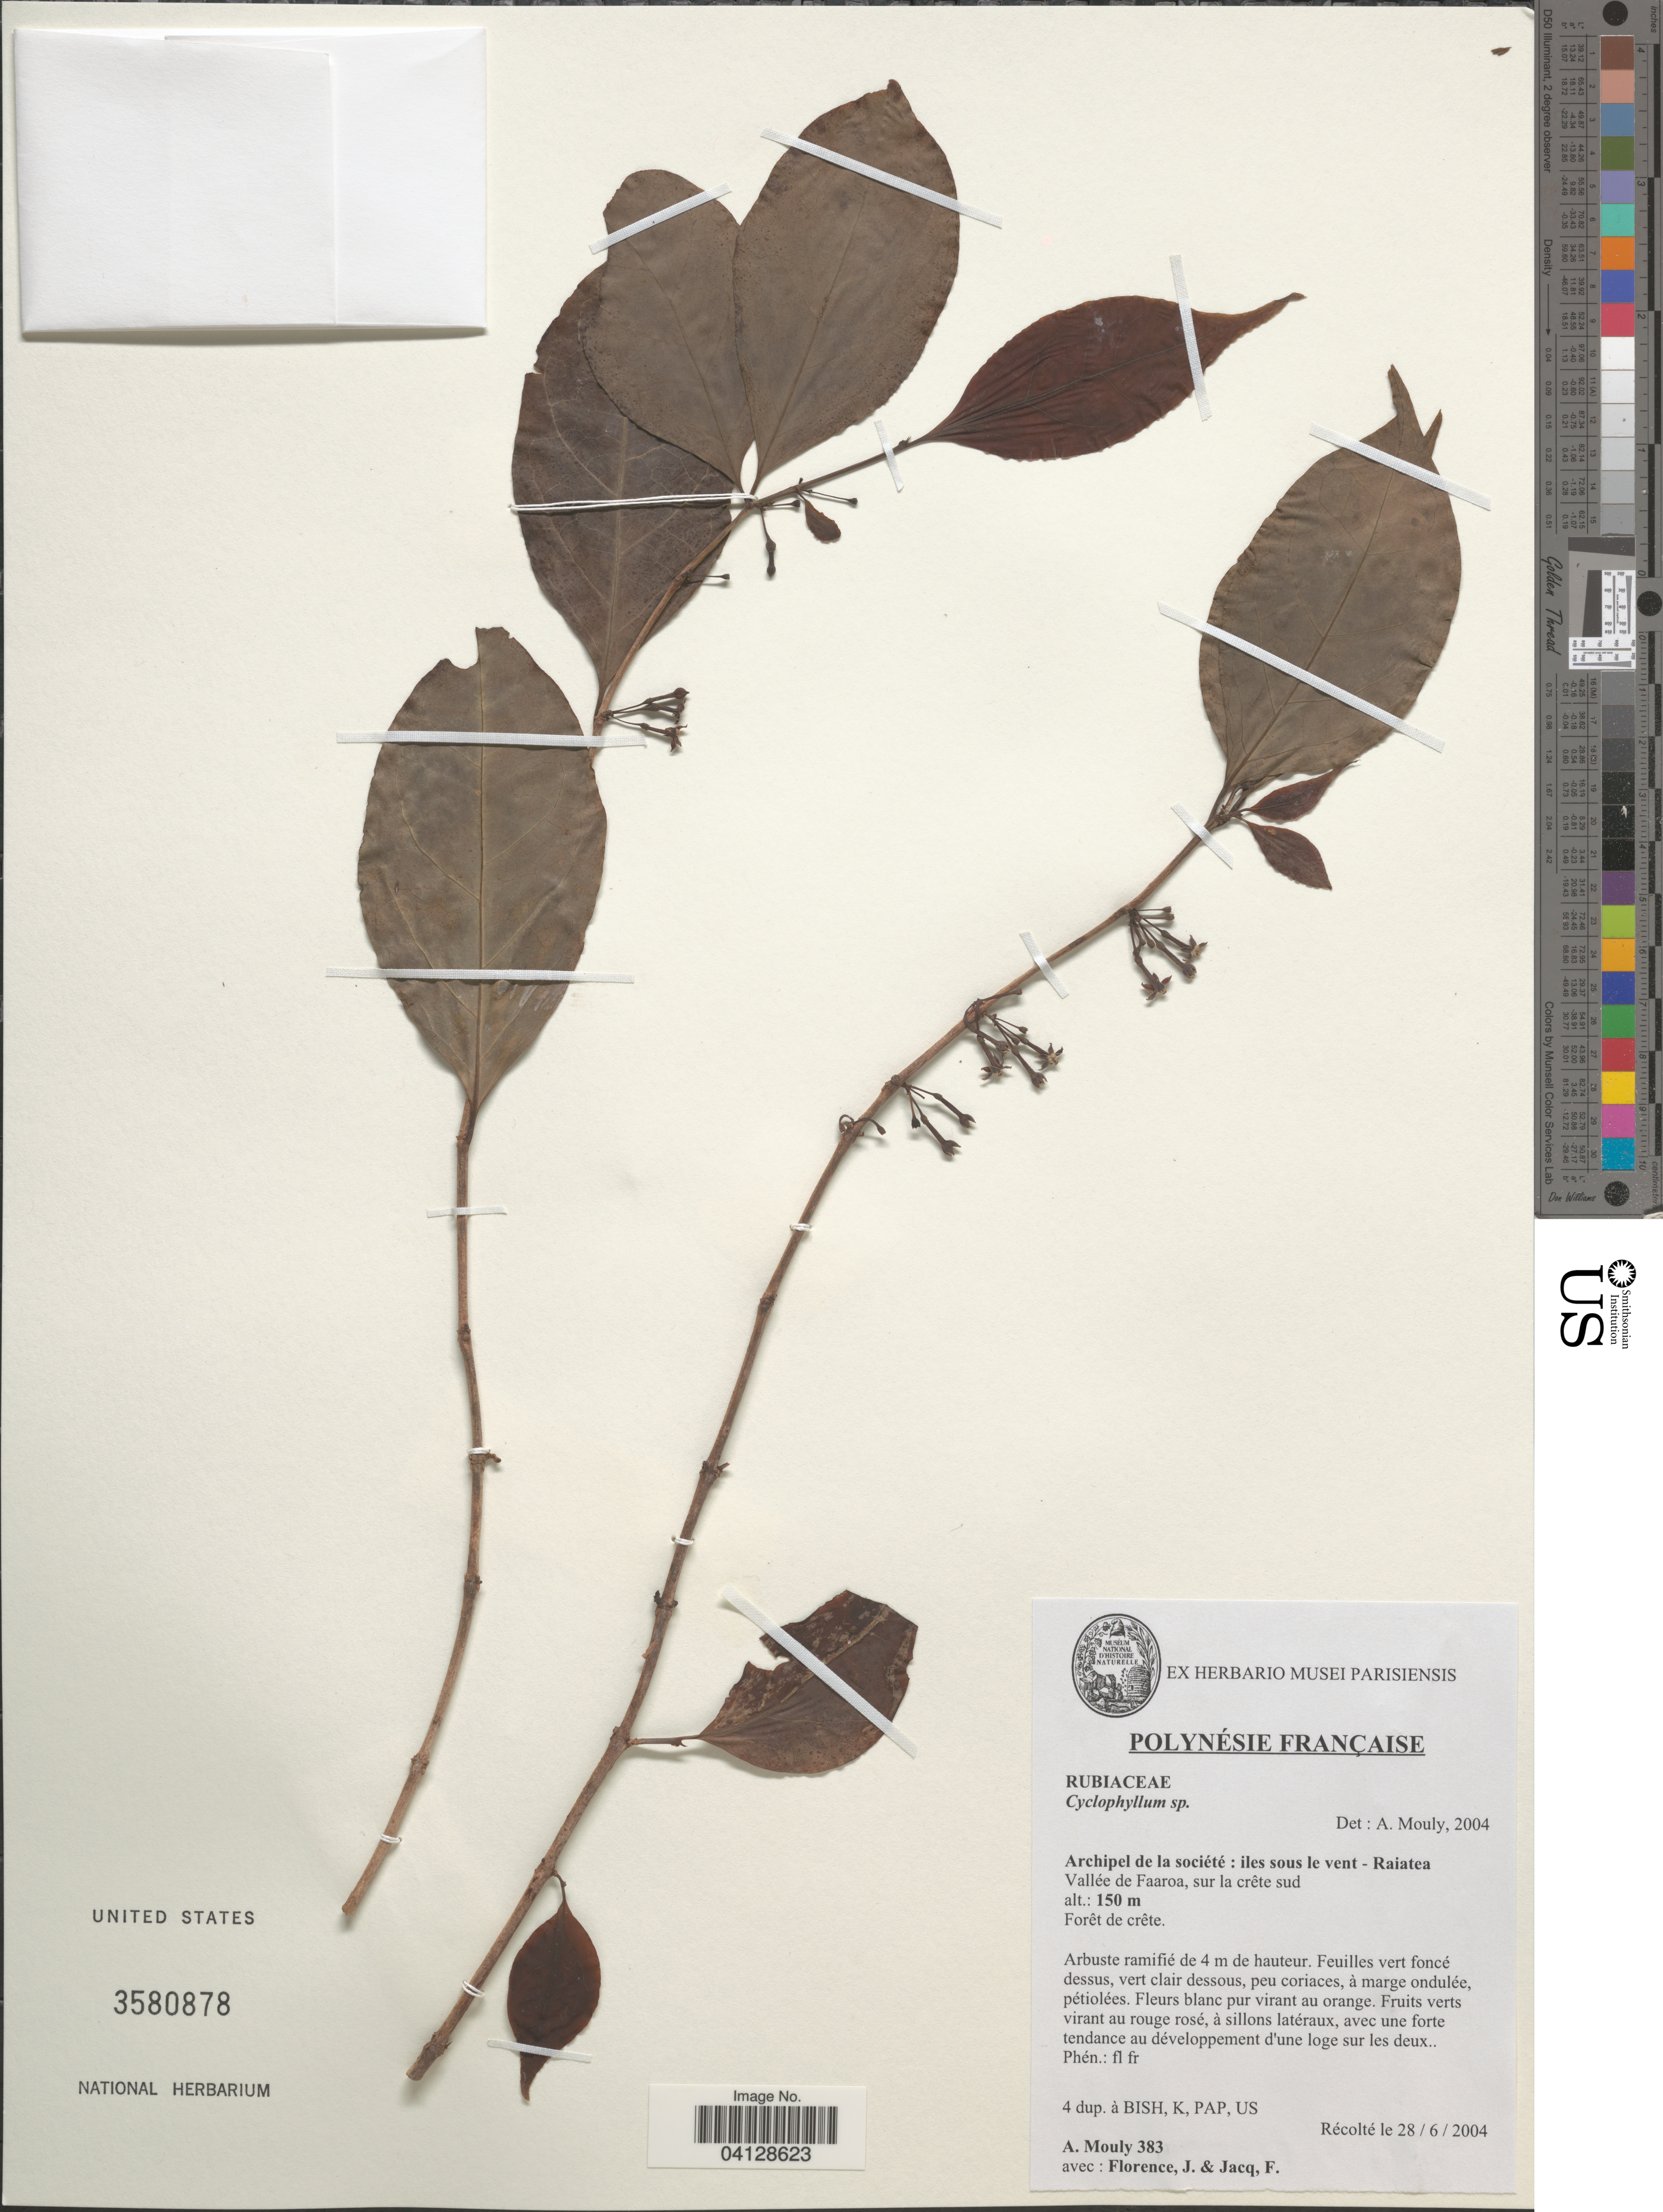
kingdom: Plantae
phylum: Tracheophyta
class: Magnoliopsida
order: Gentianales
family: Rubiaceae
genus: Cyclophyllum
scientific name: Cyclophyllum sp.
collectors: A. Mouly, J. Florence & F. Jacq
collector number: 383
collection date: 2004-06-28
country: French Polynesia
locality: Polynésie Française. Archipel de la société: iles sous le vent - Raiatea. Vallée de Faaroa, sur la crête sud.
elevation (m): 150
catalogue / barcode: US 3580878